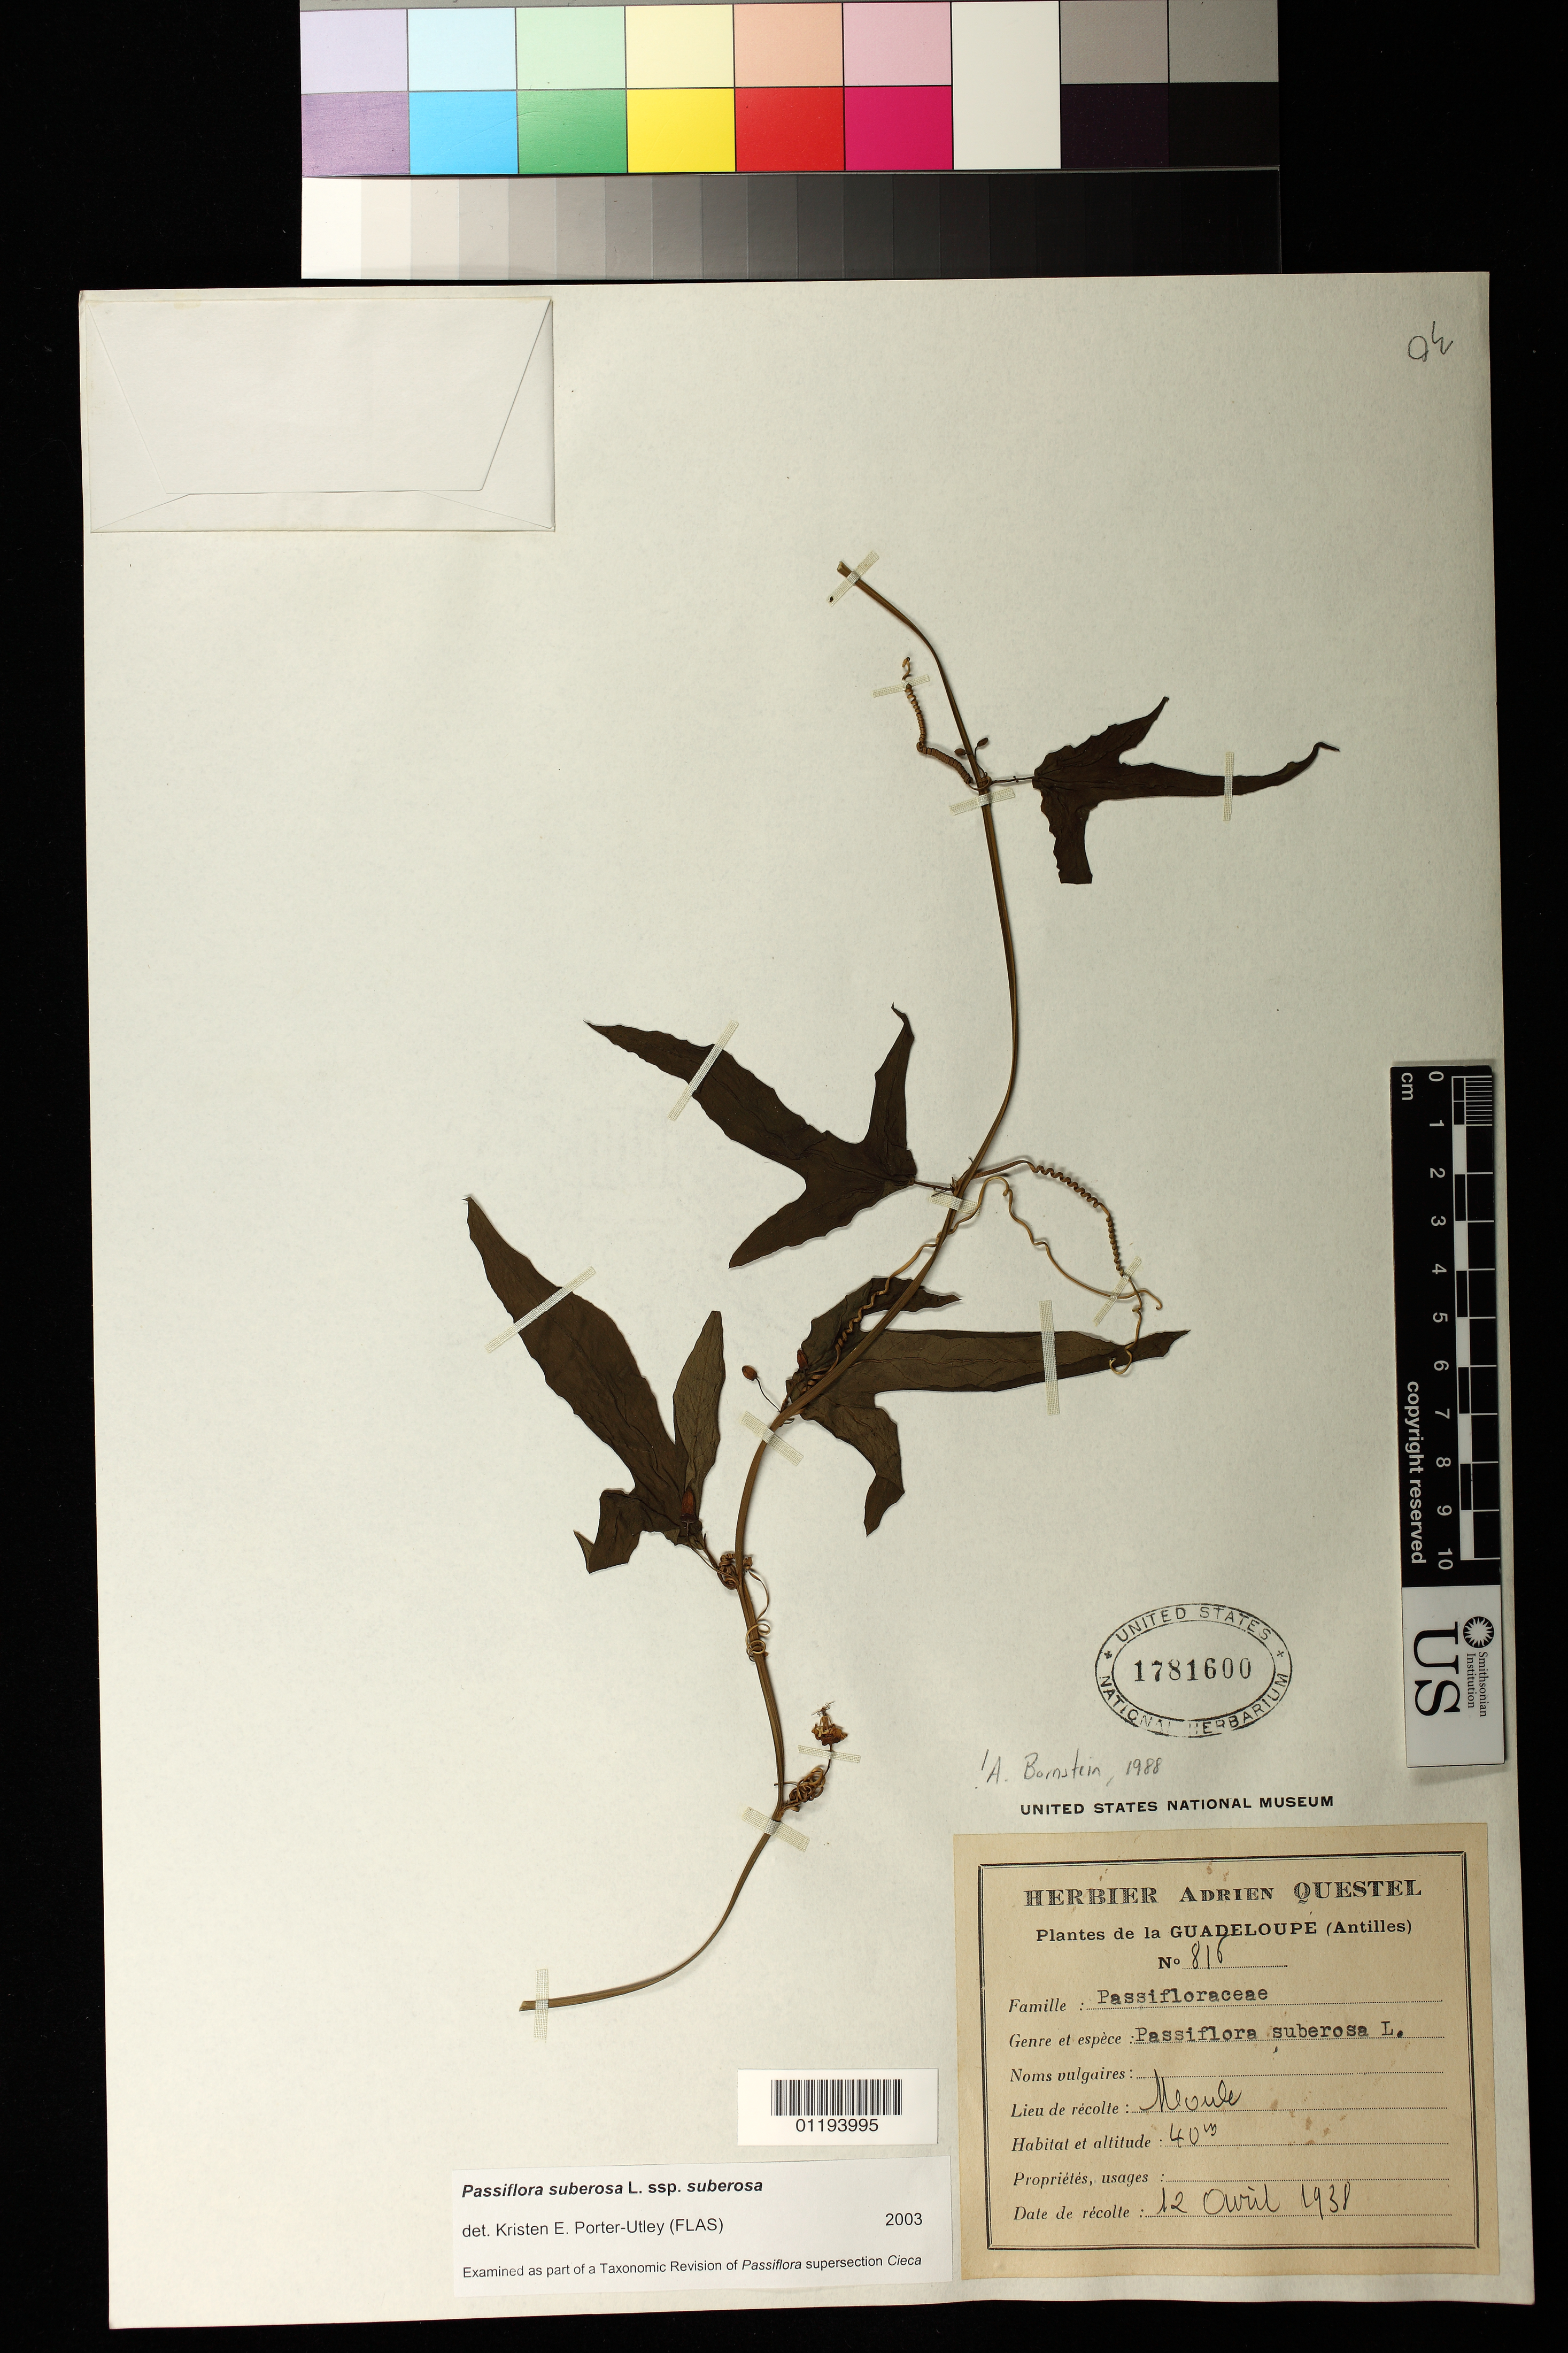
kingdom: Plantae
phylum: Tracheophyta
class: Magnoliopsida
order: Malpighiales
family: Passifloraceae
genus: Passiflora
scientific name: Passiflora suberosa subsp. suberosa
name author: L.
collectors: A. Questel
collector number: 816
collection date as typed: Apr 12 1938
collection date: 1938-04-12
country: Guadeloupe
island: Basse Terre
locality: Moule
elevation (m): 40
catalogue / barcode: US 1781600